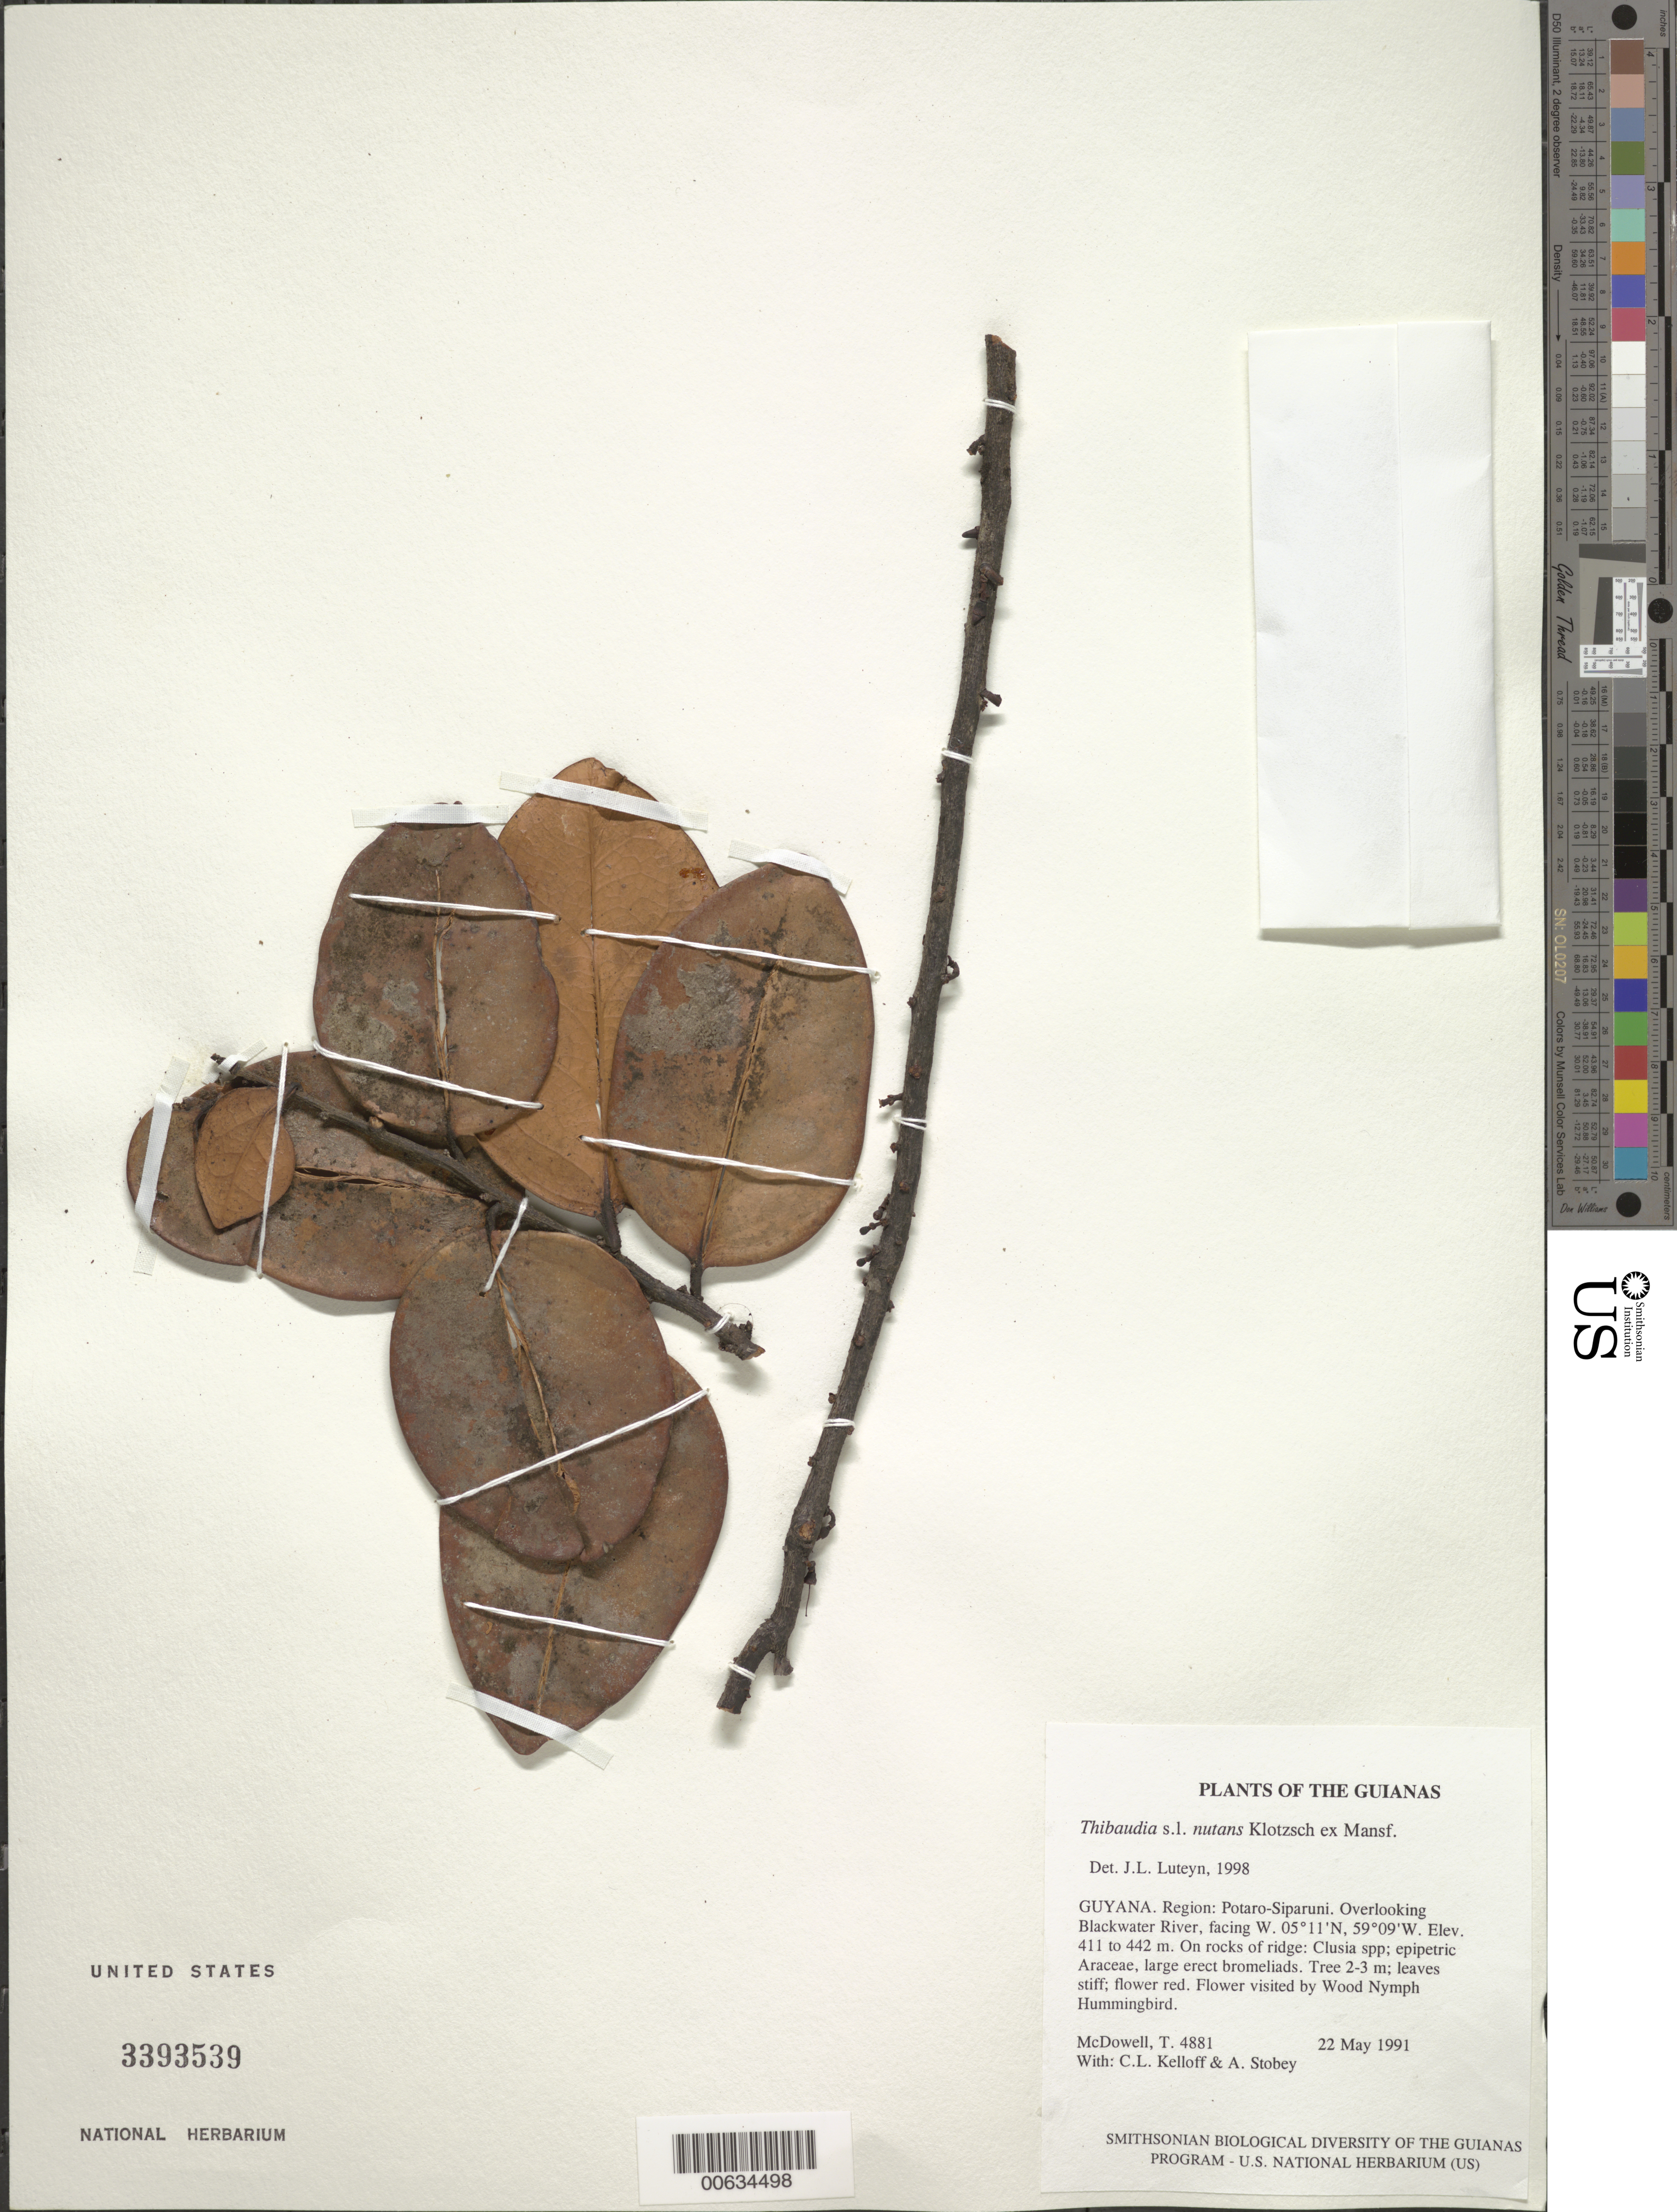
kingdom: Plantae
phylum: Tracheophyta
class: Magnoliopsida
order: Ericales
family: Ericaceae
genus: Thibaudia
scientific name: Thibaudia nutans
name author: Klotzsch ex Mansf.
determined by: Luteyn, J. L.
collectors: T. McDowell, C. L. Kelloff & A. Stobey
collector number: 4881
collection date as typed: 22 May 1991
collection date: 1991-05-22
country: Guyana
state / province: Potaro-Siparuni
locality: Overlooking Blackwater River, facing W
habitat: On rocks of ridge: Clusia spp; epipetric Araceae, large erect bromeliads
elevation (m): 411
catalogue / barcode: US 3393539